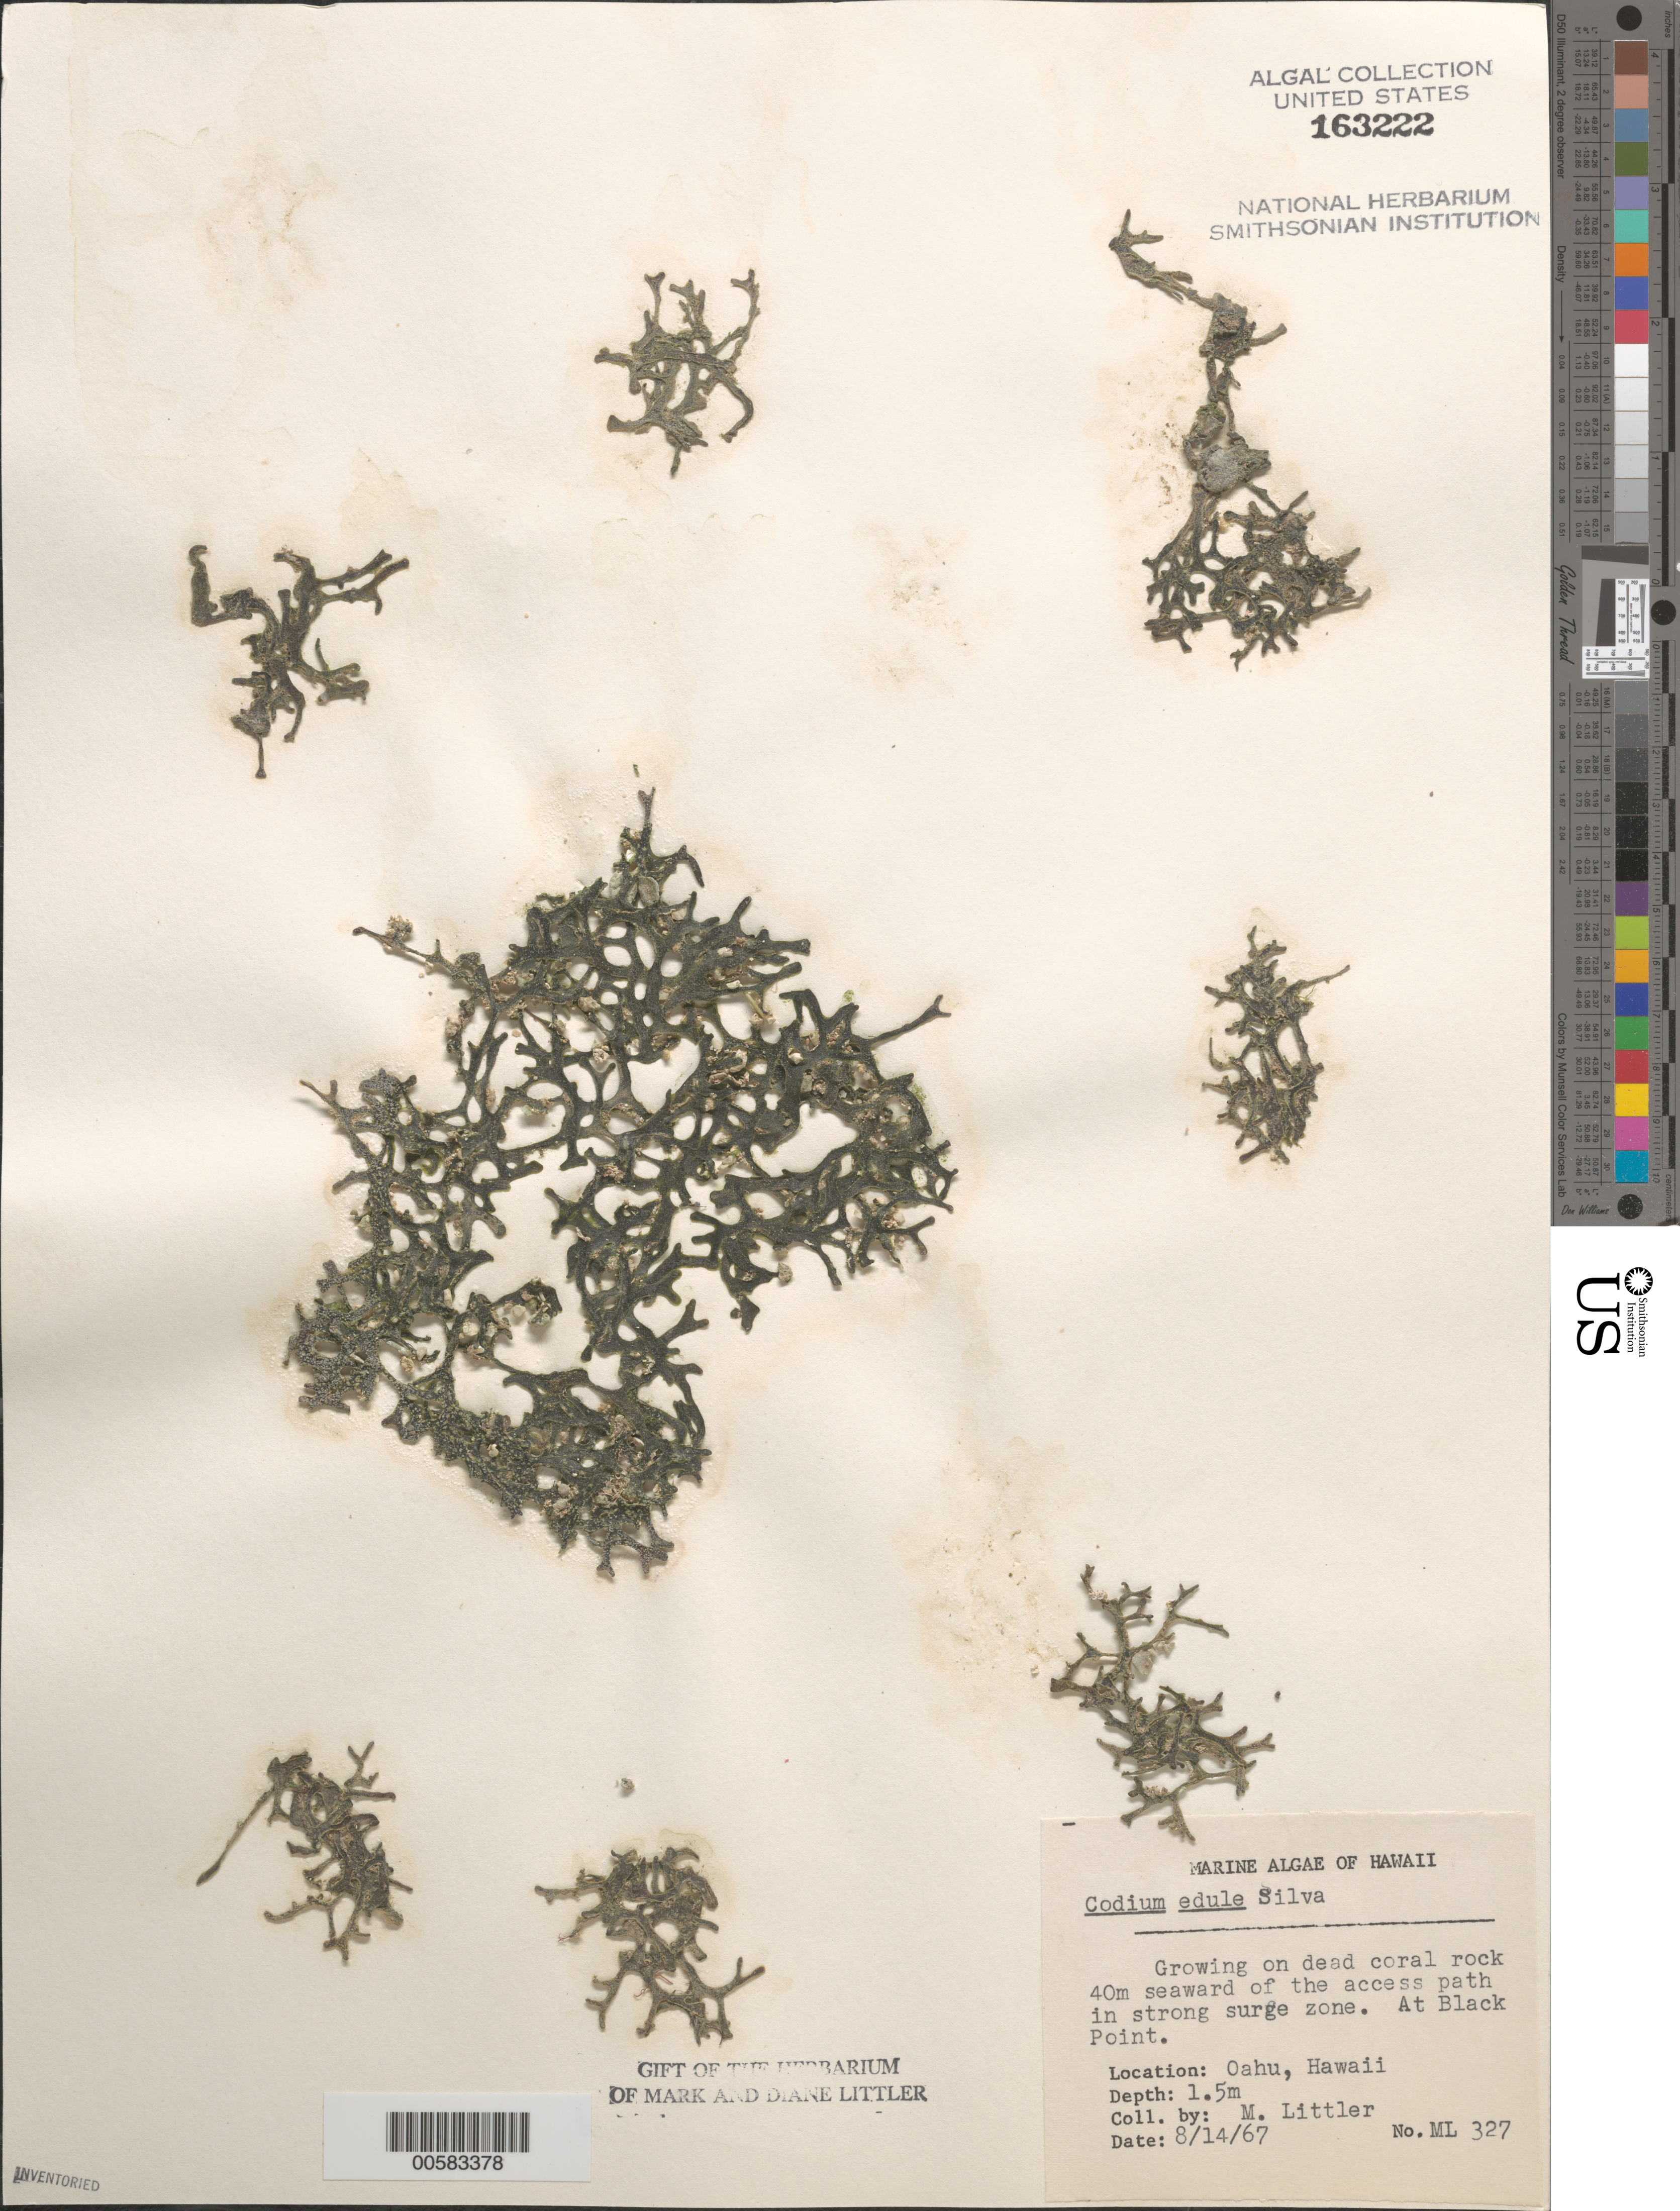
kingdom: Plantae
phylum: Chlorophyta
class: Ulvophyceae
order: Bryopsidales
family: Codiaceae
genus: Codium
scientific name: Codium edule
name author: P.C. Silva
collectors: M. M. Littler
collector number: ML 327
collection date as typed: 14 Aug 1967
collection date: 1967-08-14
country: United States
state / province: Hawaii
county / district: Honolulu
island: Oahu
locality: Black Point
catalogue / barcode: US 163222